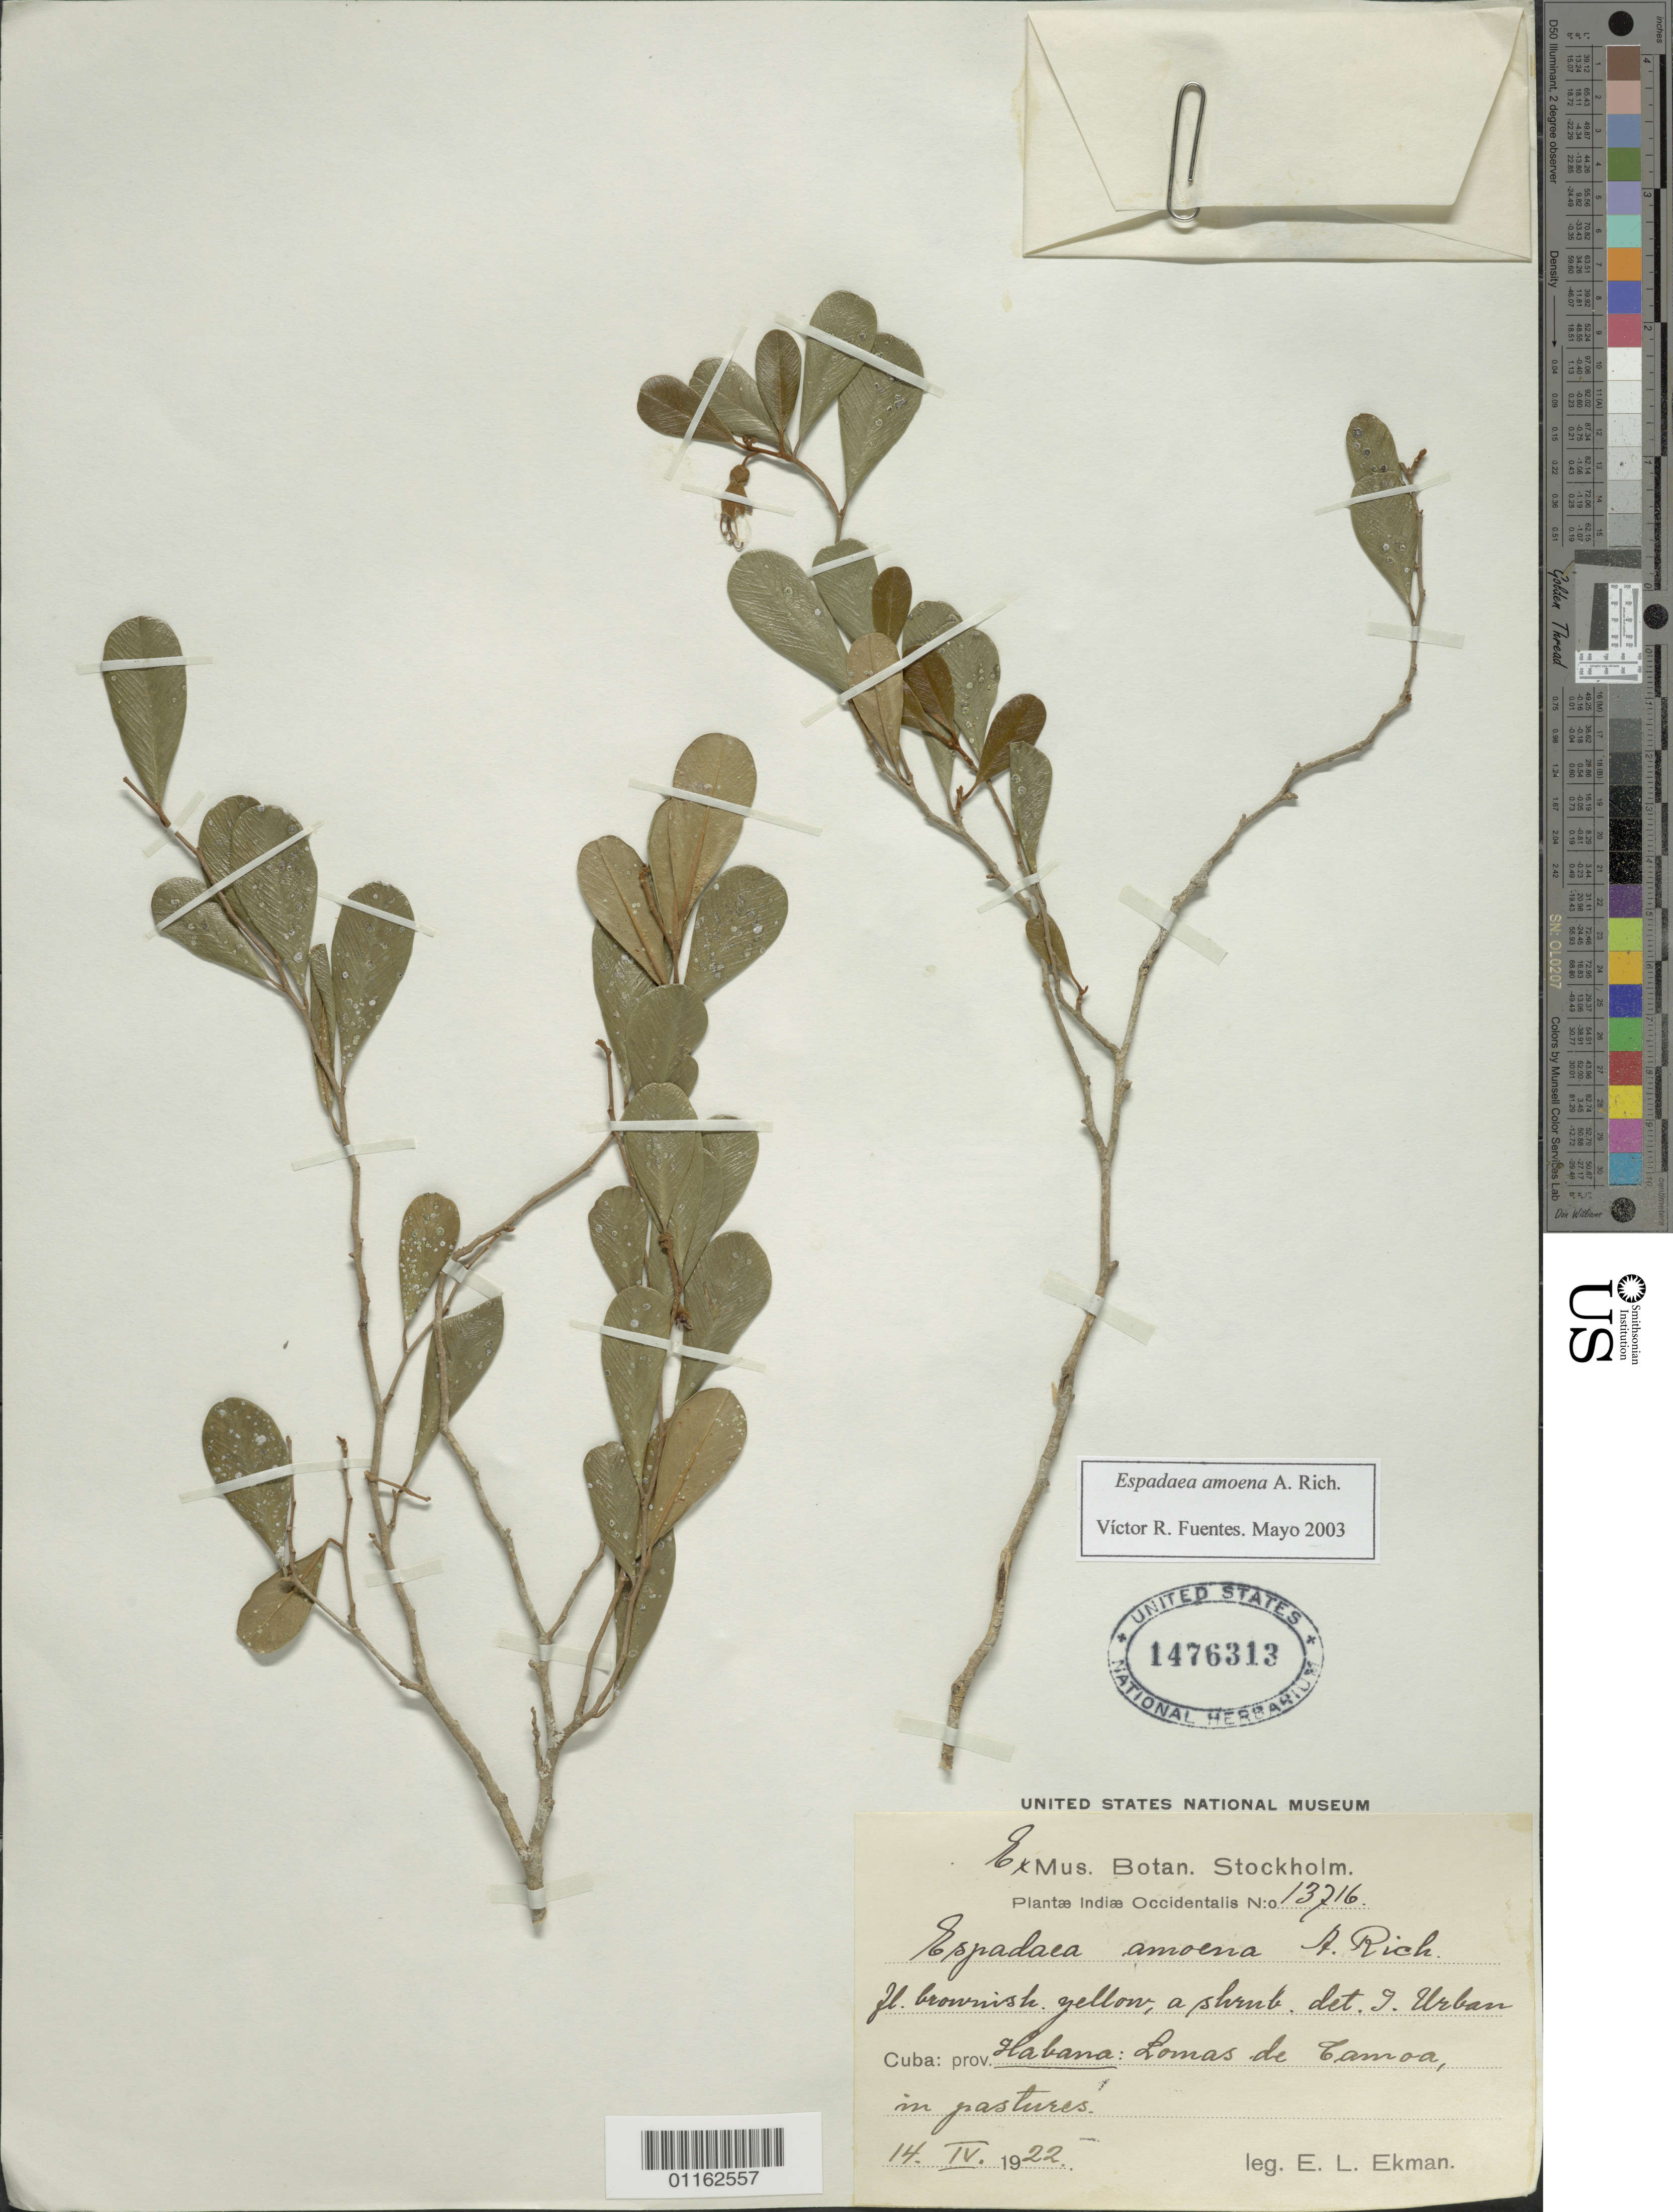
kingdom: Plantae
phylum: Tracheophyta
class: Magnoliopsida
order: Solanales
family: Solanaceae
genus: Espadaea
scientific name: Espadaea amoena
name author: A. Rich.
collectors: E. L. Ekman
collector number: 13716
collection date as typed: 14 Apr 1922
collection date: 1922-04-14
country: Cuba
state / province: La Habana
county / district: Santiago de las Vegas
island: Cuba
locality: in pastures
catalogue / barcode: US 1476313